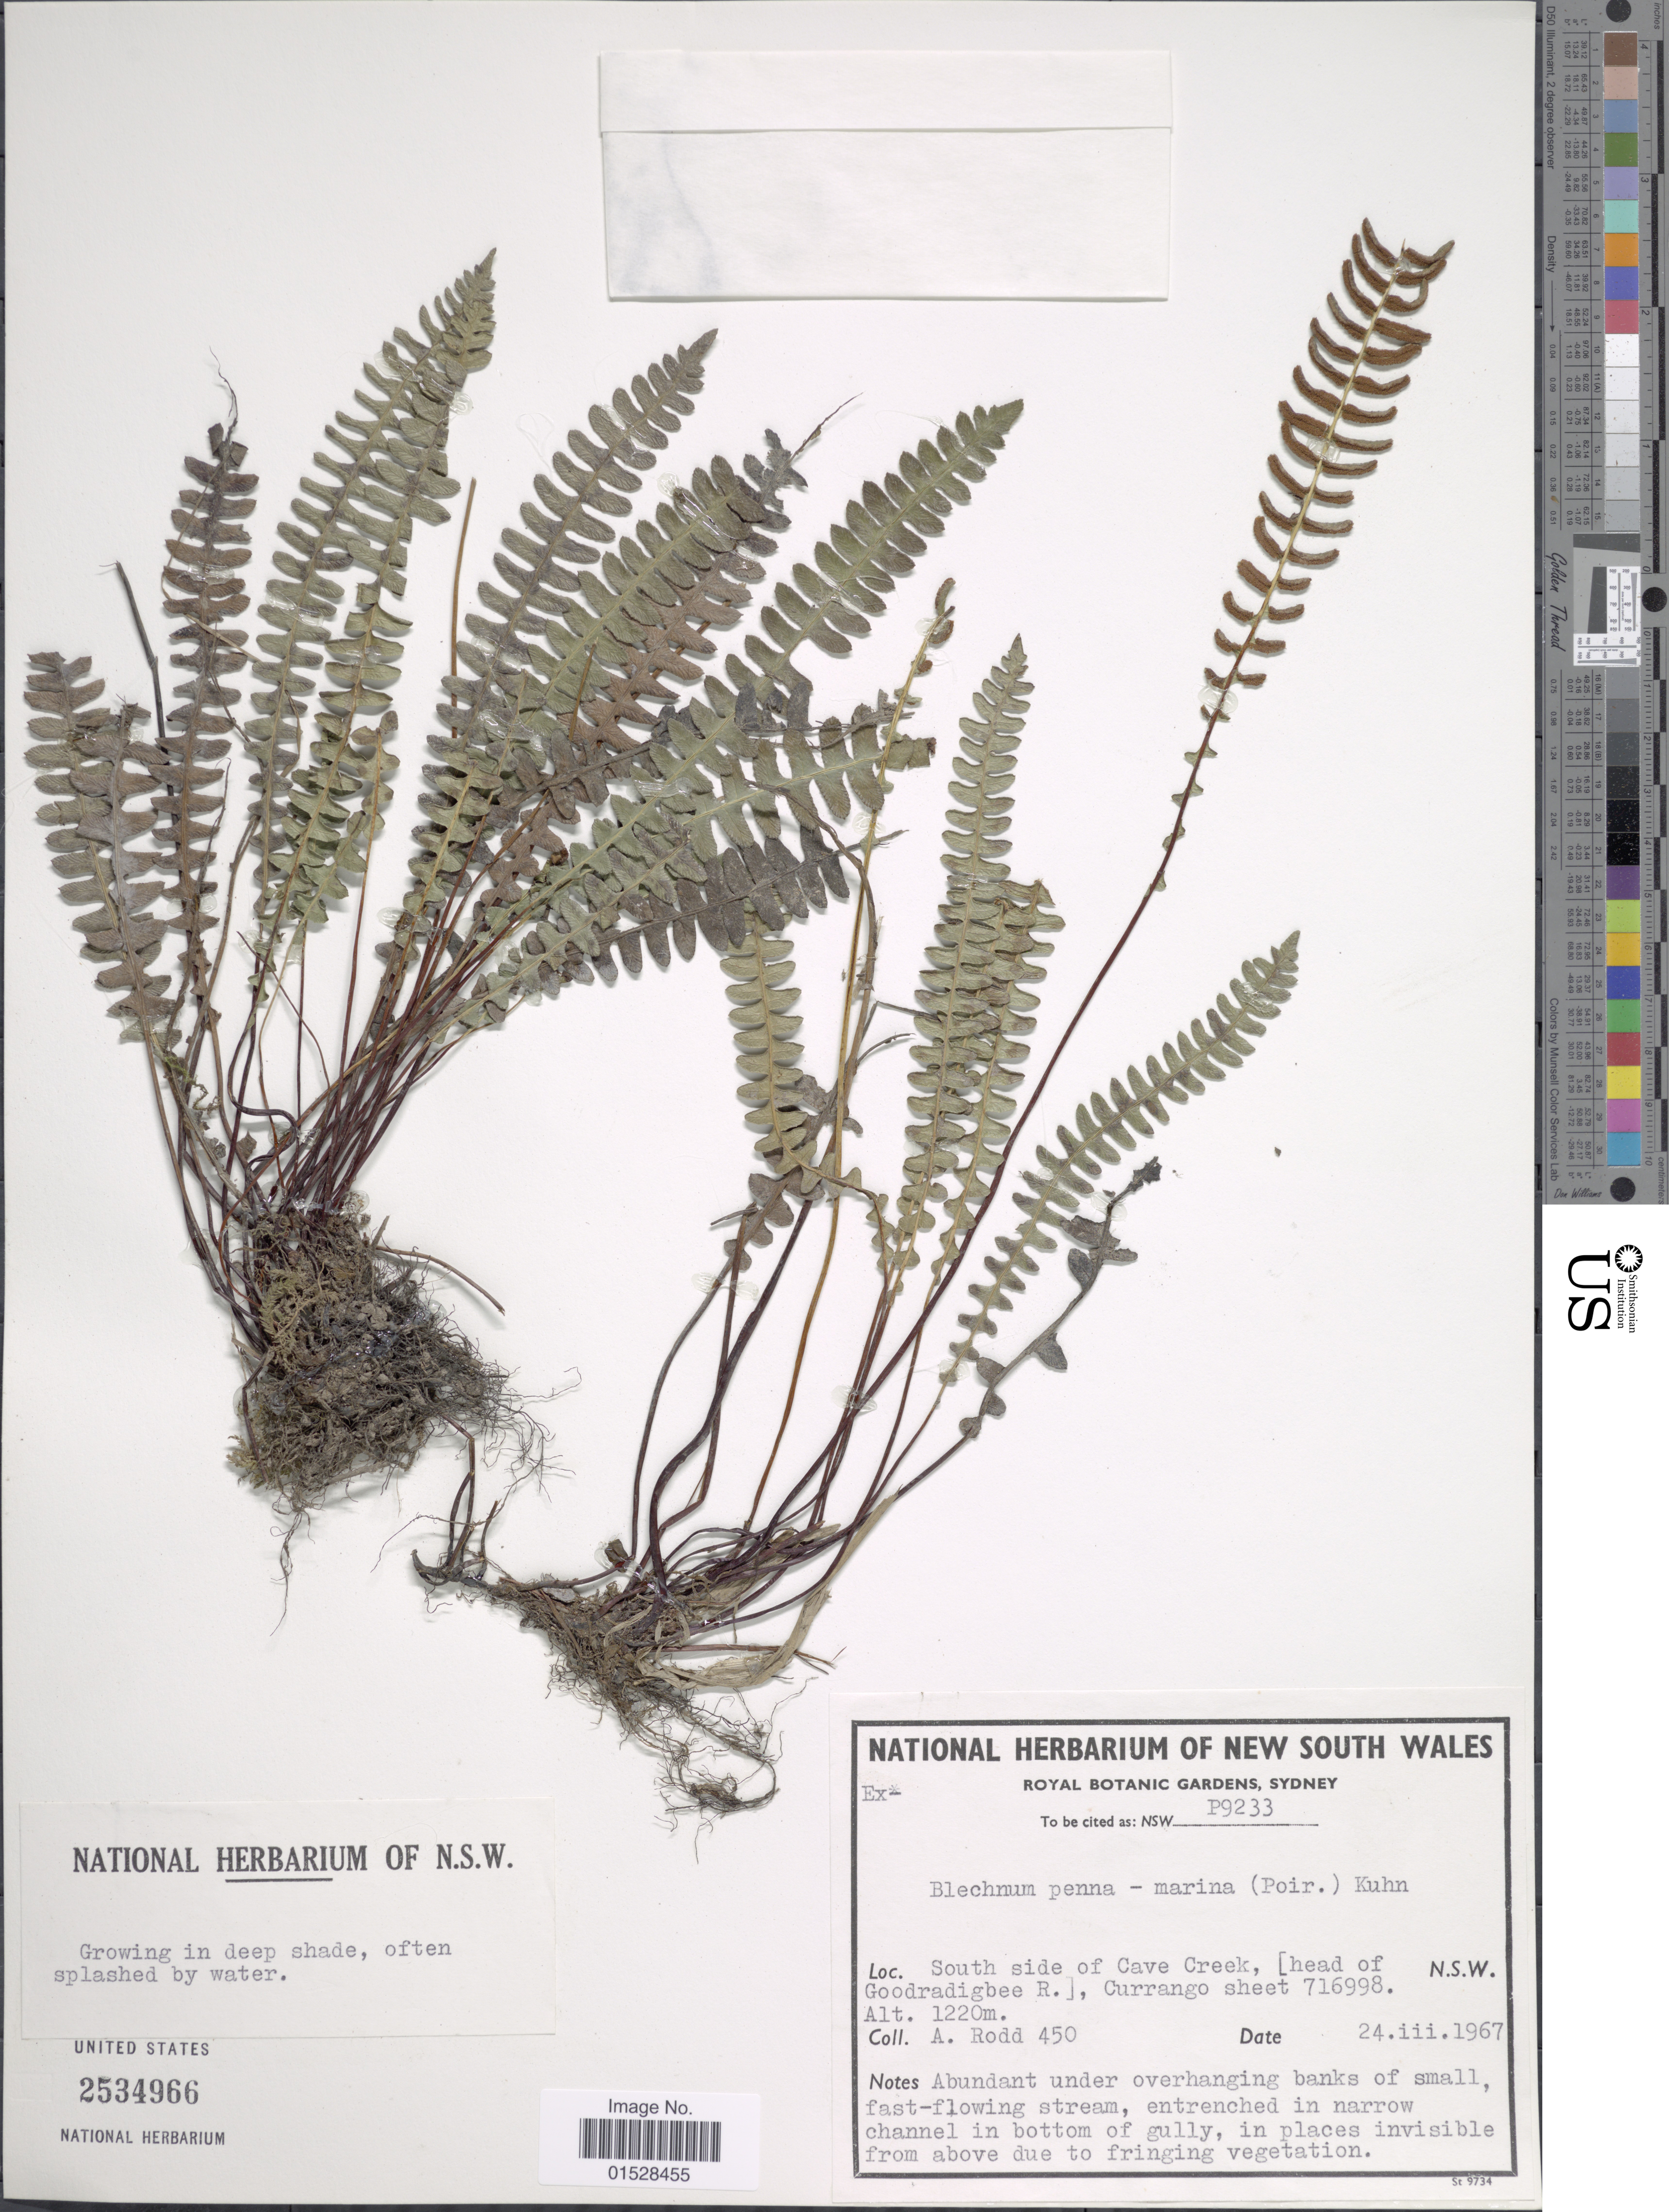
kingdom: Plantae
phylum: Tracheophyta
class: Polypodiopsida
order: Polypodiales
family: Blechnaceae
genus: Blechnum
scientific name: Blechnum penna-marina subsp. alpina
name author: T.C. Chambers & P. A. Farrant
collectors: A. Rodd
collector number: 450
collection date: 1967-03-24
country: Australia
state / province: New South Wales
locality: South side of Cave Creek, (head of Goodradigbee R.), Currango sheet 716998.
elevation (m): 1220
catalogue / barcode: US 2534966